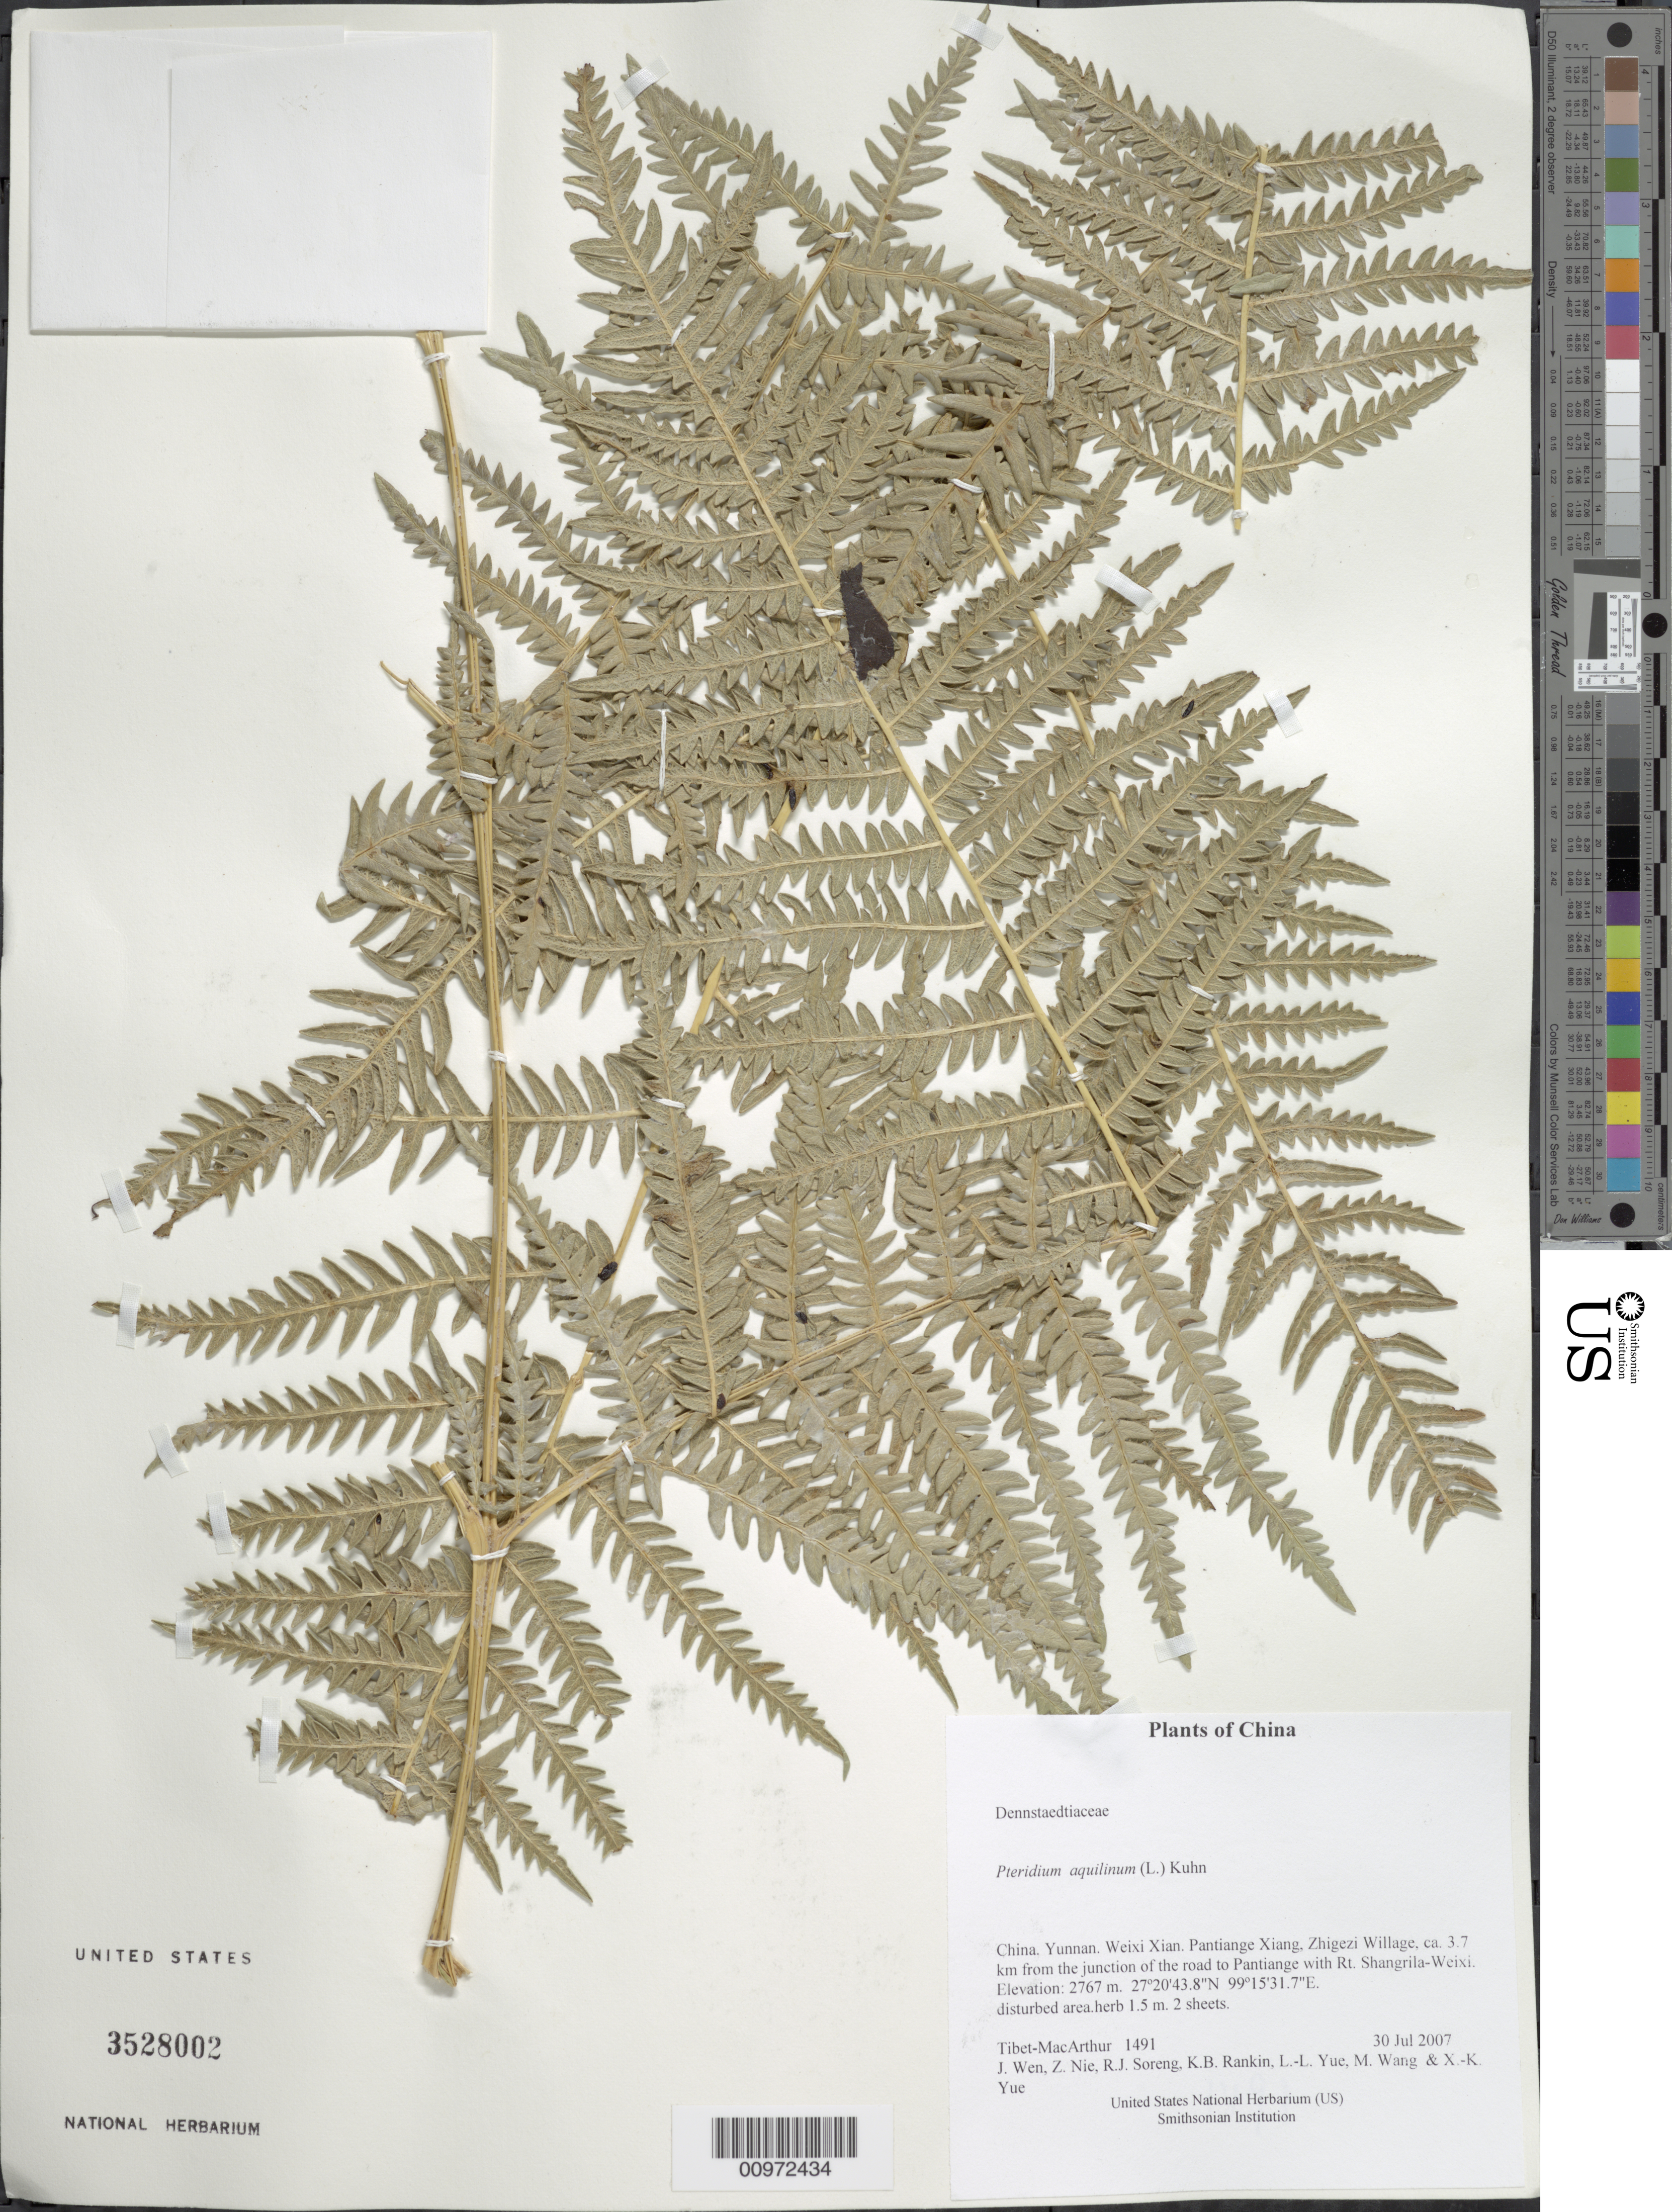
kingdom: Plantae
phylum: Tracheophyta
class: Polypodiopsida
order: Polypodiales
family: Dennstaedtiaceae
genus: Pteridium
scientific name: Pteridium aquilinum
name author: (L.) Kuhn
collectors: Tibet-MacArthur, J. Wen, Z. Nie, R. J. Soreng, K. Rankin, L. Yue, M. Wang & X. Yue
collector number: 1491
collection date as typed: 30 Jul 2007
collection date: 2007-07-30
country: China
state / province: Yunnan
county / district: Weixi Xian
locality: Pantiange Xiang, Zhigezi Willage, ca. 3.7 km from the junction of the road to Pantiange with Rt. Shangrila-Weixi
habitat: disturbed area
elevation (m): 2767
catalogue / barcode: US 3528002